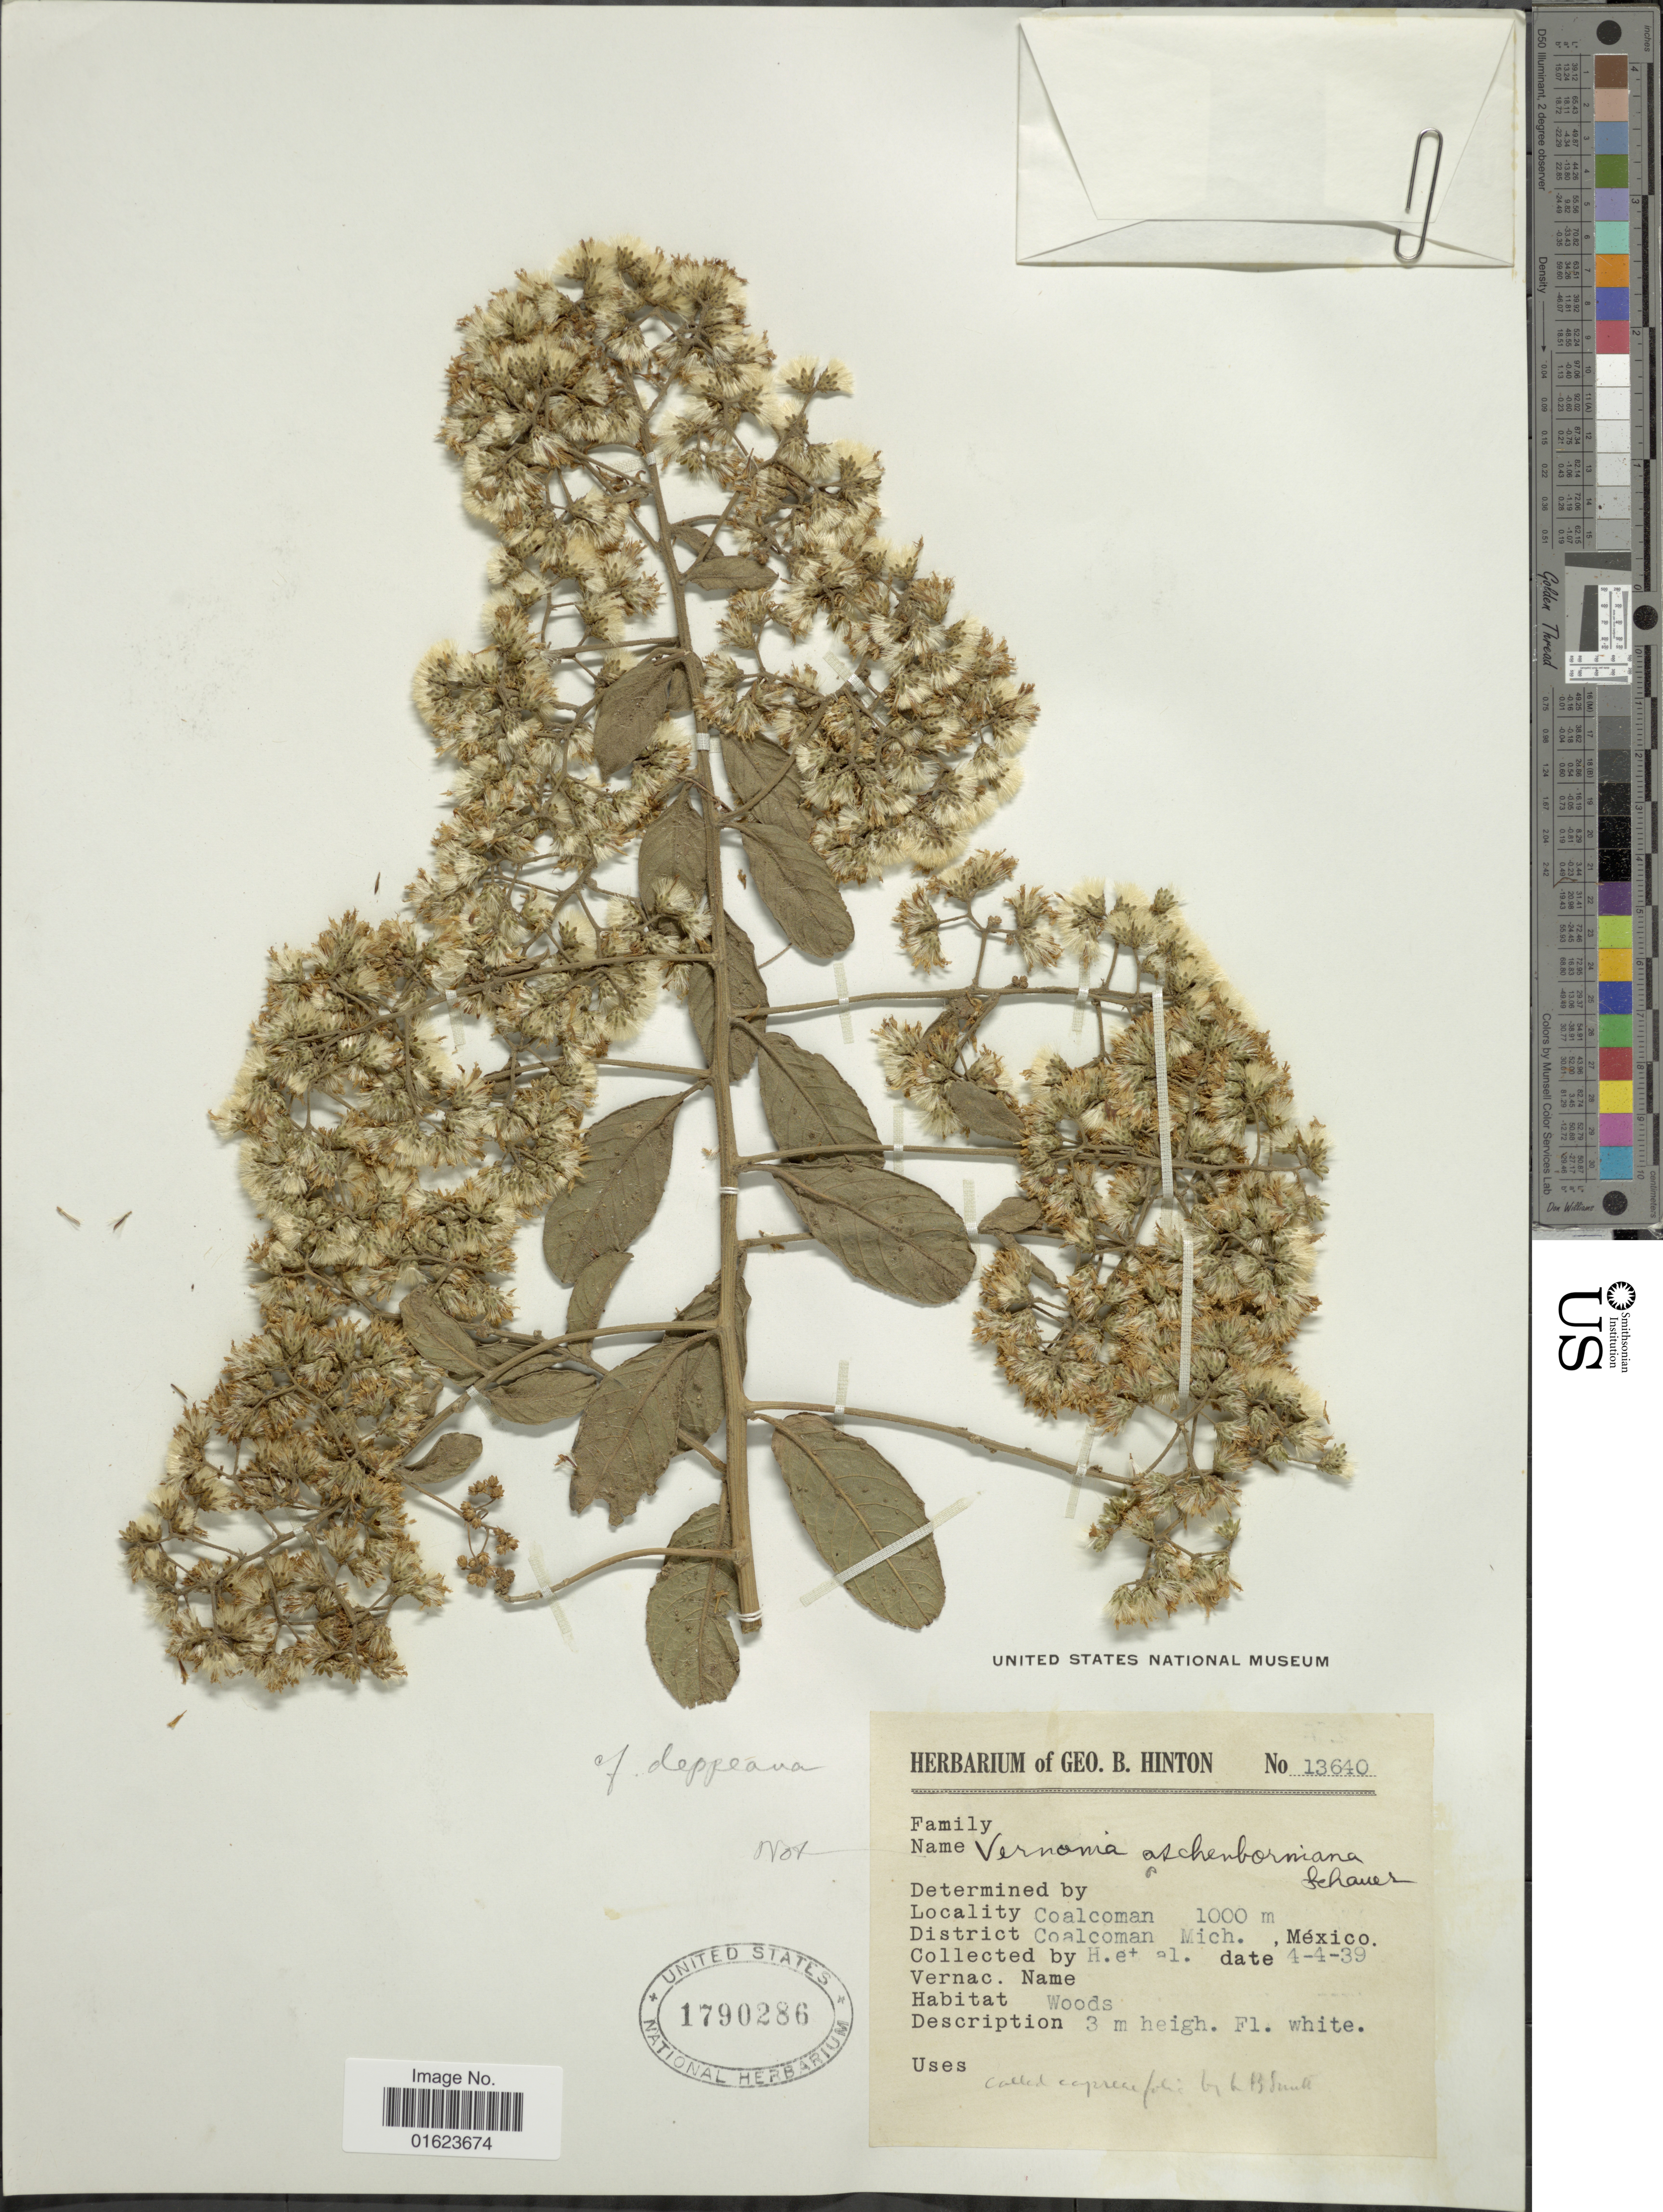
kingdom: Plantae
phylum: Tracheophyta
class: Magnoliopsida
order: Asterales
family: Asteraceae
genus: Vernonanthura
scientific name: Vernonanthura deppeana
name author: (Less.) H. Rob.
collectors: G. B. Hinton & et al.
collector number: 13640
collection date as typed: Transcribed d/m/y: 4/4/39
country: Mexico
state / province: Michoacán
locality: Coalcoman, District Coalcoman, Mich. Mexico.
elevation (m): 1000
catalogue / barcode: US 1790286